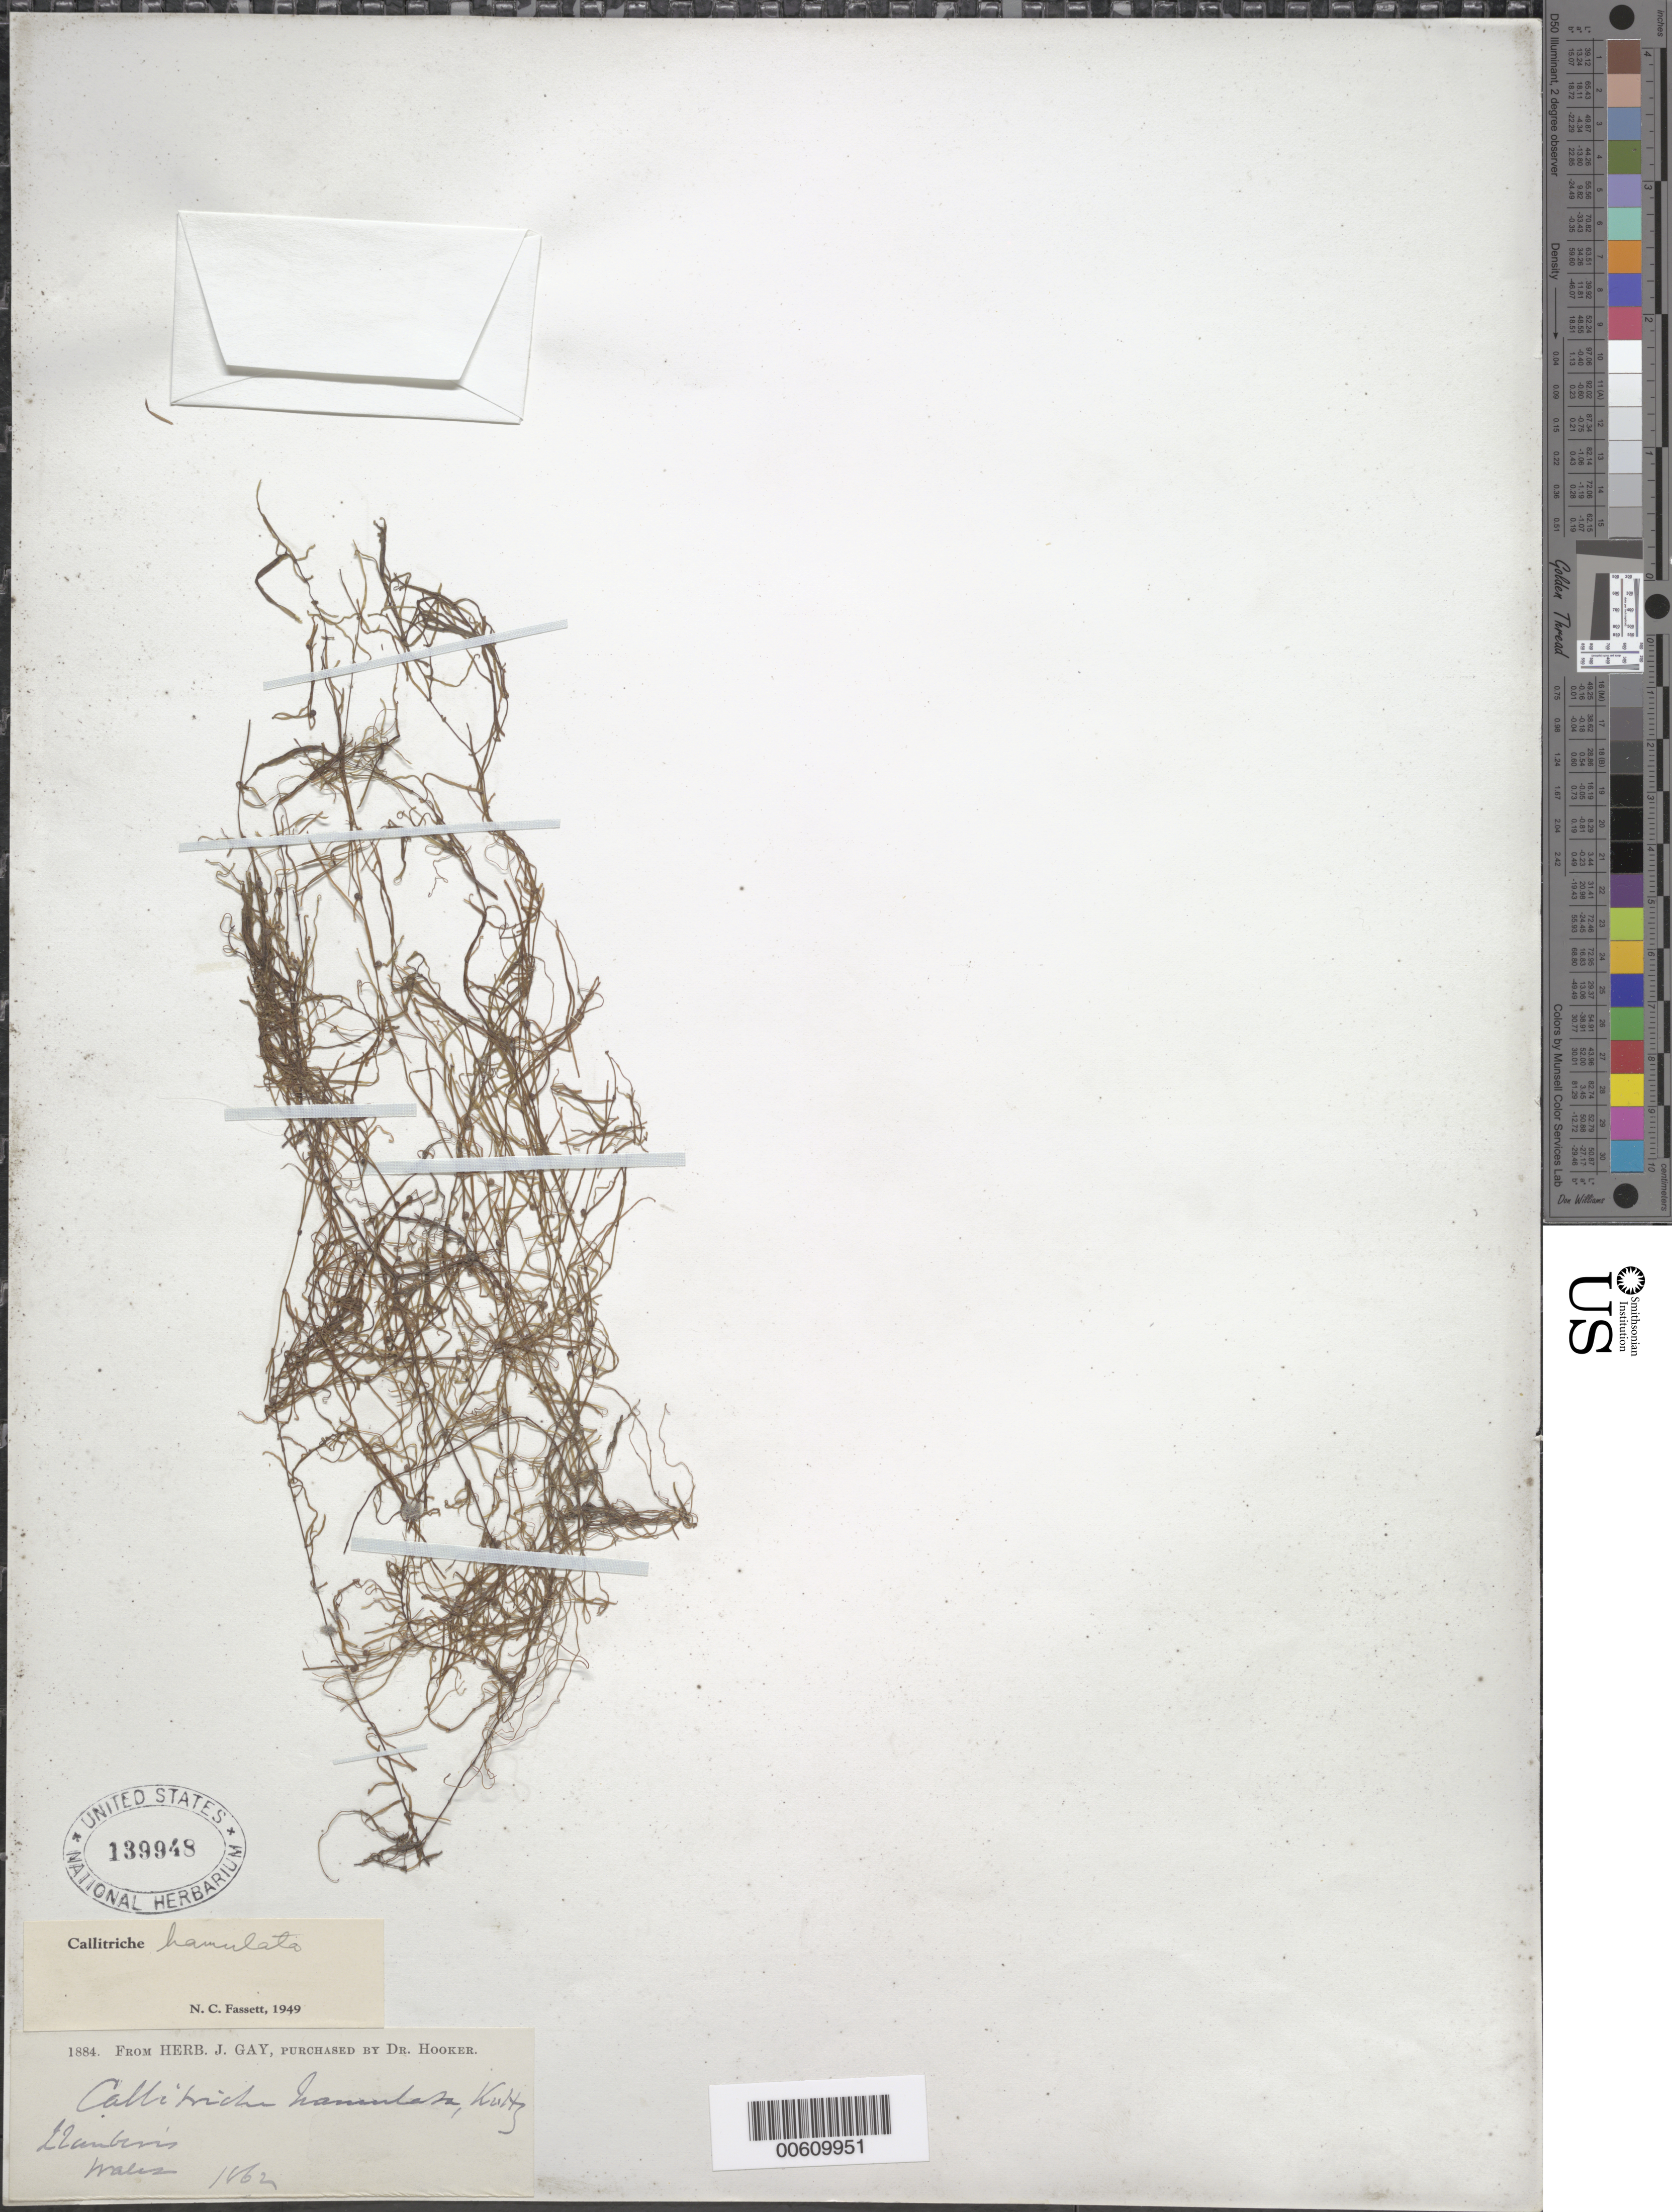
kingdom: Plantae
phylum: Tracheophyta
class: Magnoliopsida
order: Lamiales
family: Plantaginaceae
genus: Callitriche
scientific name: Callitriche hamulata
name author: Kütz. ex W.D.J. Koch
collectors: J. Gay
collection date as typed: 1862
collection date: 1862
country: United Kingdom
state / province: Wales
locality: Damkins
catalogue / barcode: US 139948